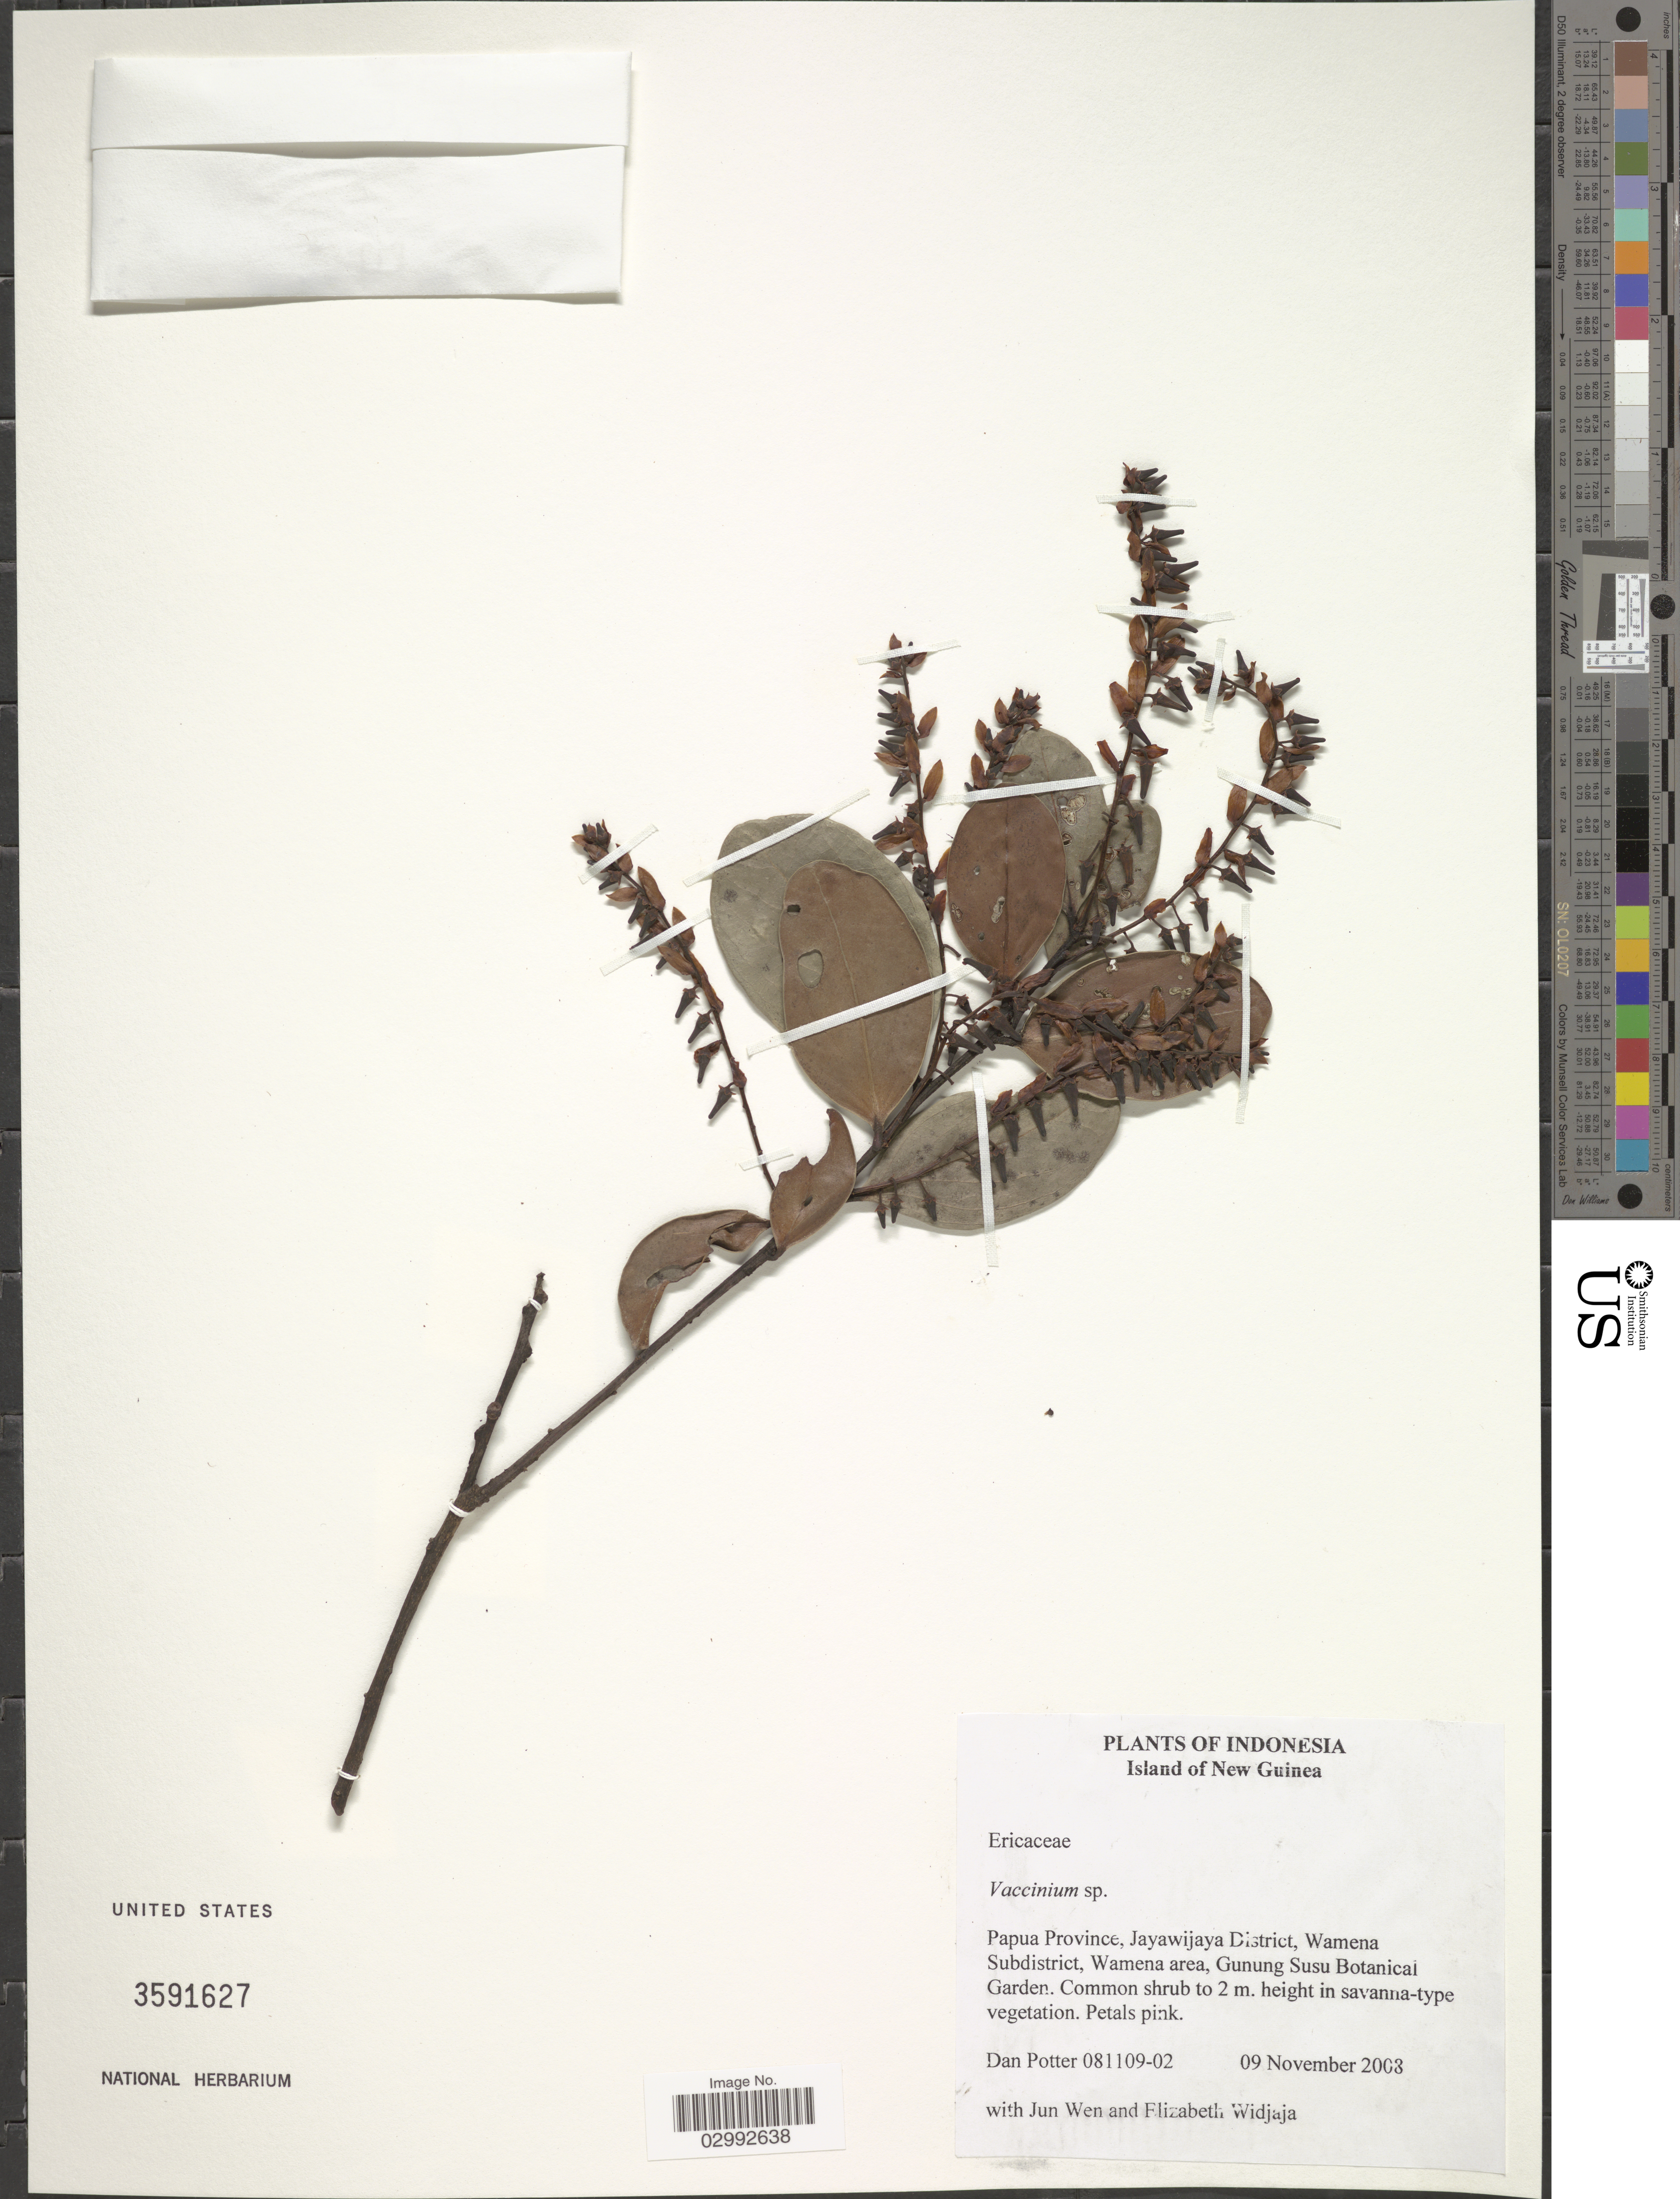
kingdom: Plantae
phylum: Tracheophyta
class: Magnoliopsida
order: Ericales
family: Ericaceae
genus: Vaccinium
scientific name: Vaccinium sp.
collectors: D. Potter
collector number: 081109-02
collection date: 2008-11-09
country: Indonesia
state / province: Papua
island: New Guinea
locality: Island of New Guinea, Papua Province, Jayawijaya District, Wamena Subdistrict, Wamena area, Gunung Susu Botanical Garden.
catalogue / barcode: US 3591627